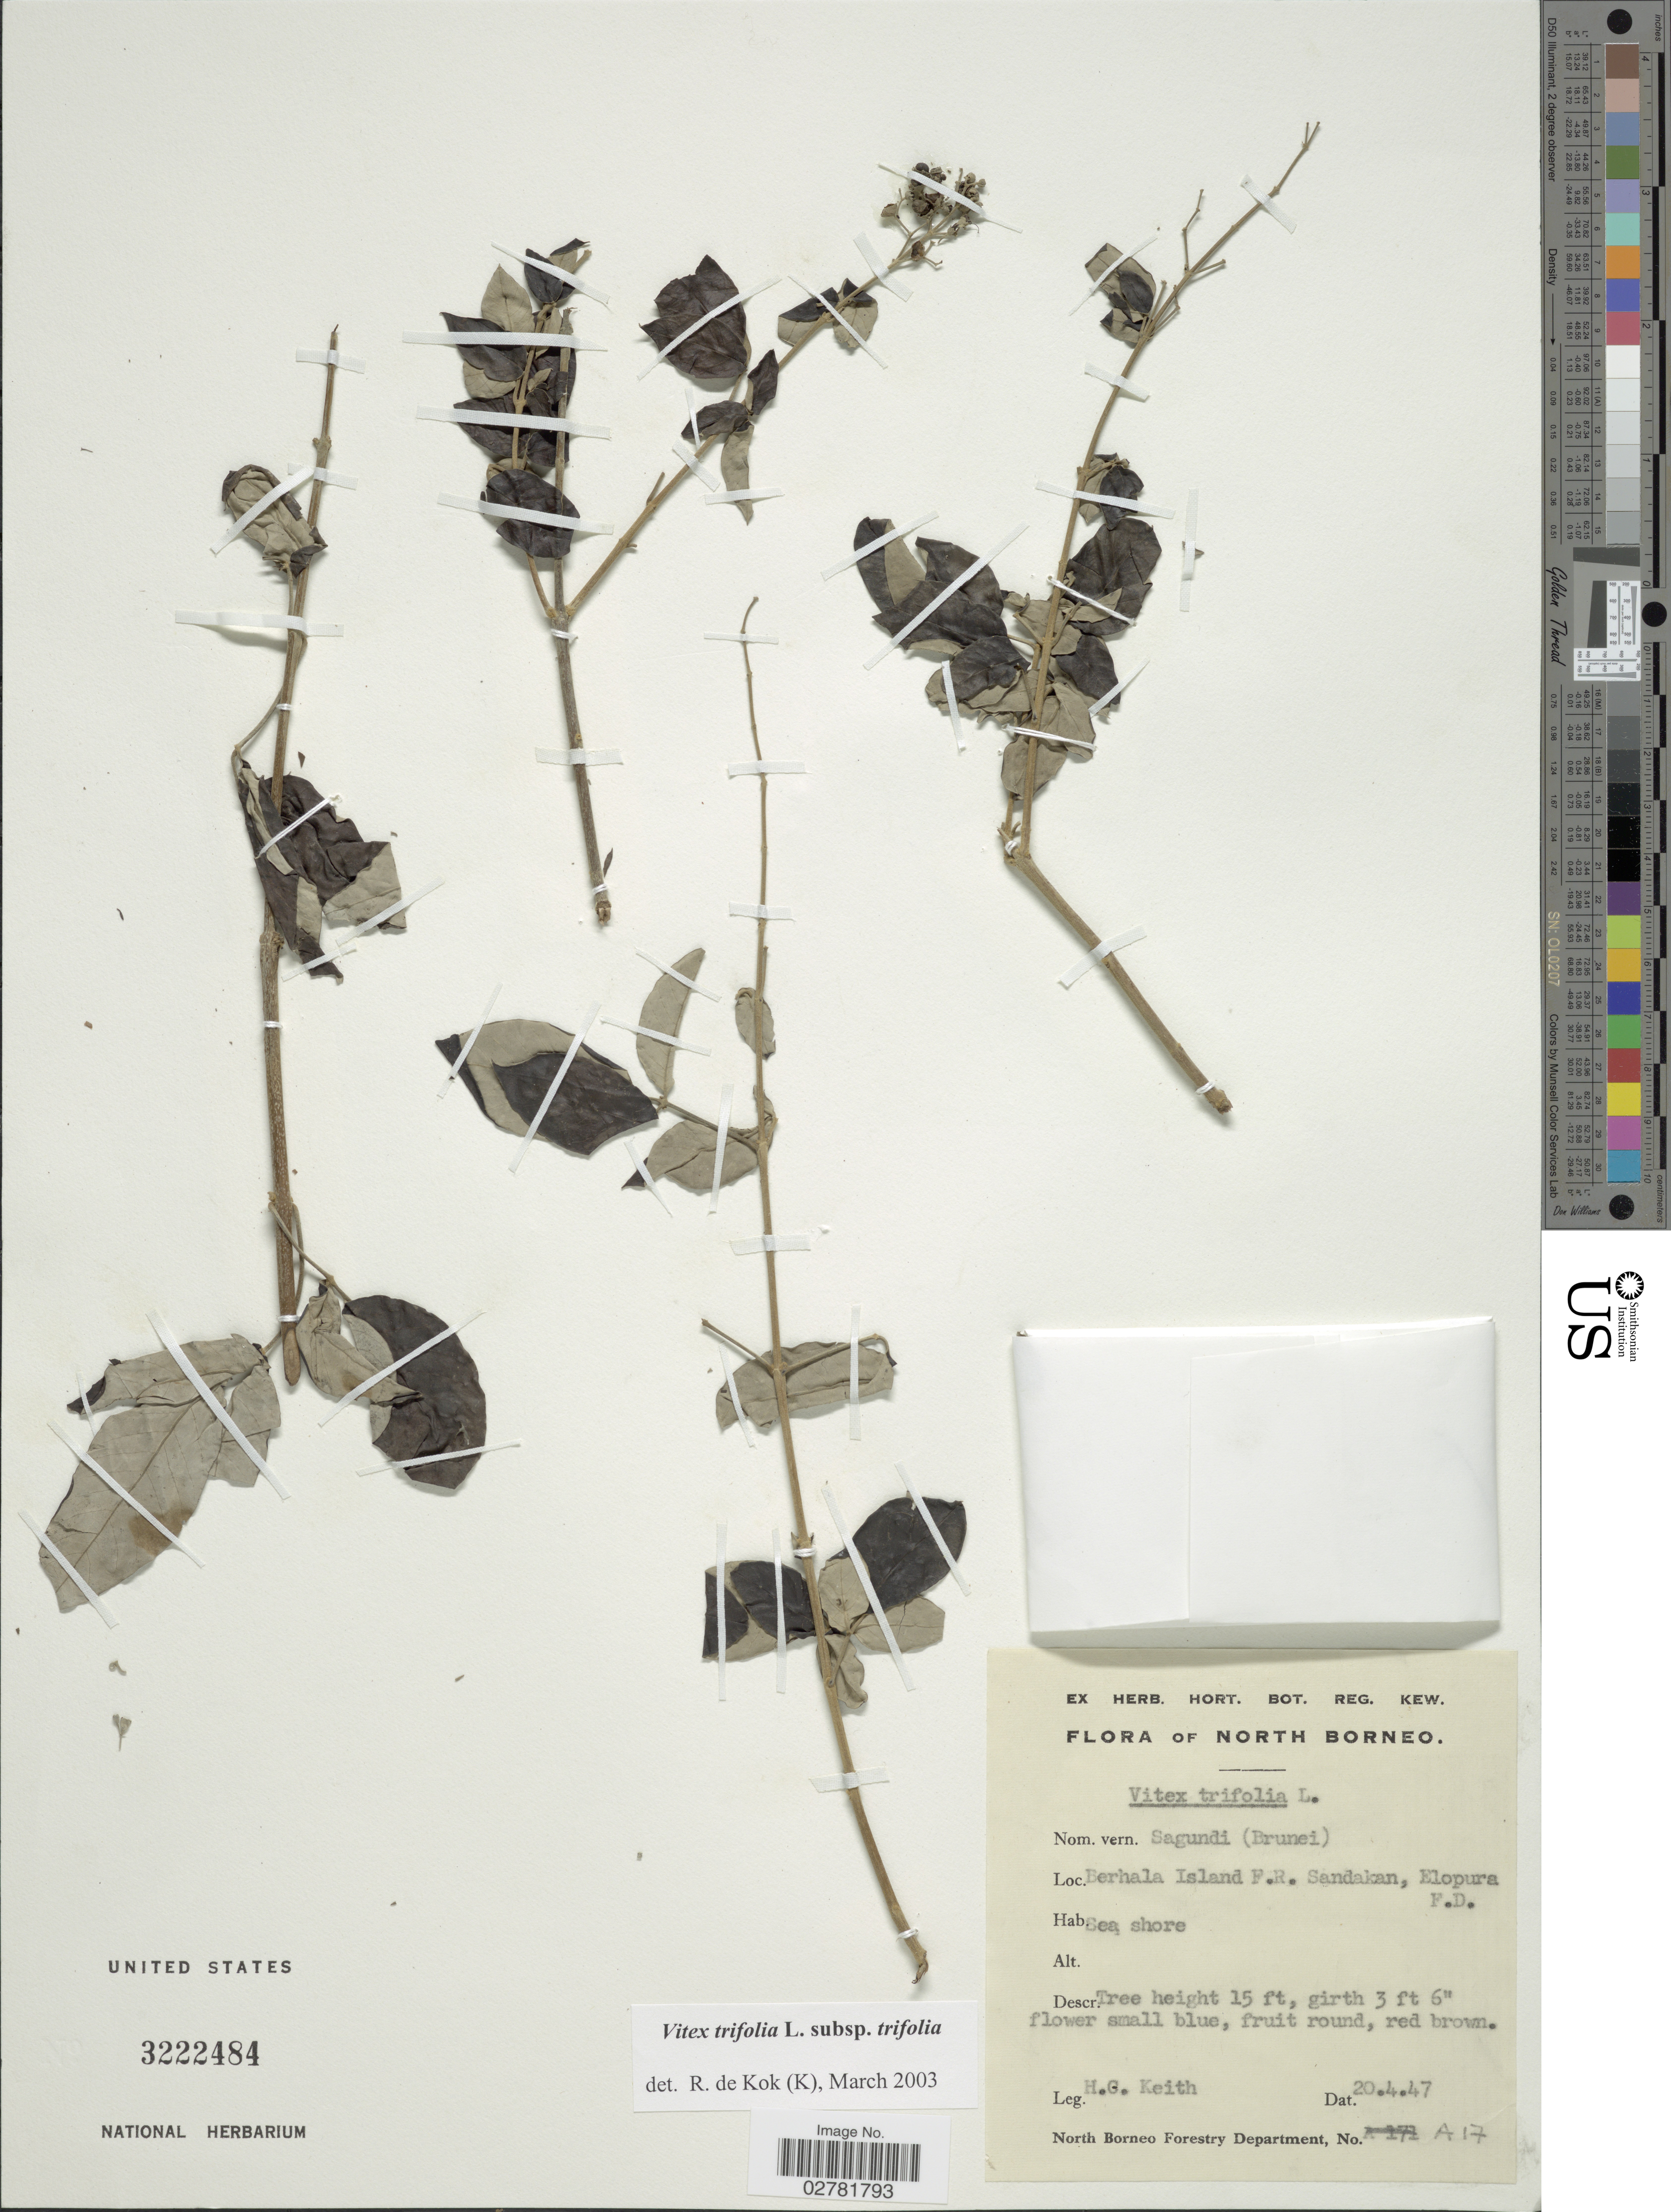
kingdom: Plantae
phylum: Tracheophyta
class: Magnoliopsida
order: Lamiales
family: Lamiaceae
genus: Vitex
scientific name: Vitex trifolia var. trifolia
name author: L.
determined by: Kok, R. de, (K)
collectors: H. Keith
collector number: A17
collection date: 1947-04-20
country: Malaysia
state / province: Sabah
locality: North Borneo. Berhala Island F.R. Sandakan, Elopura F.D.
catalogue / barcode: US 3222484